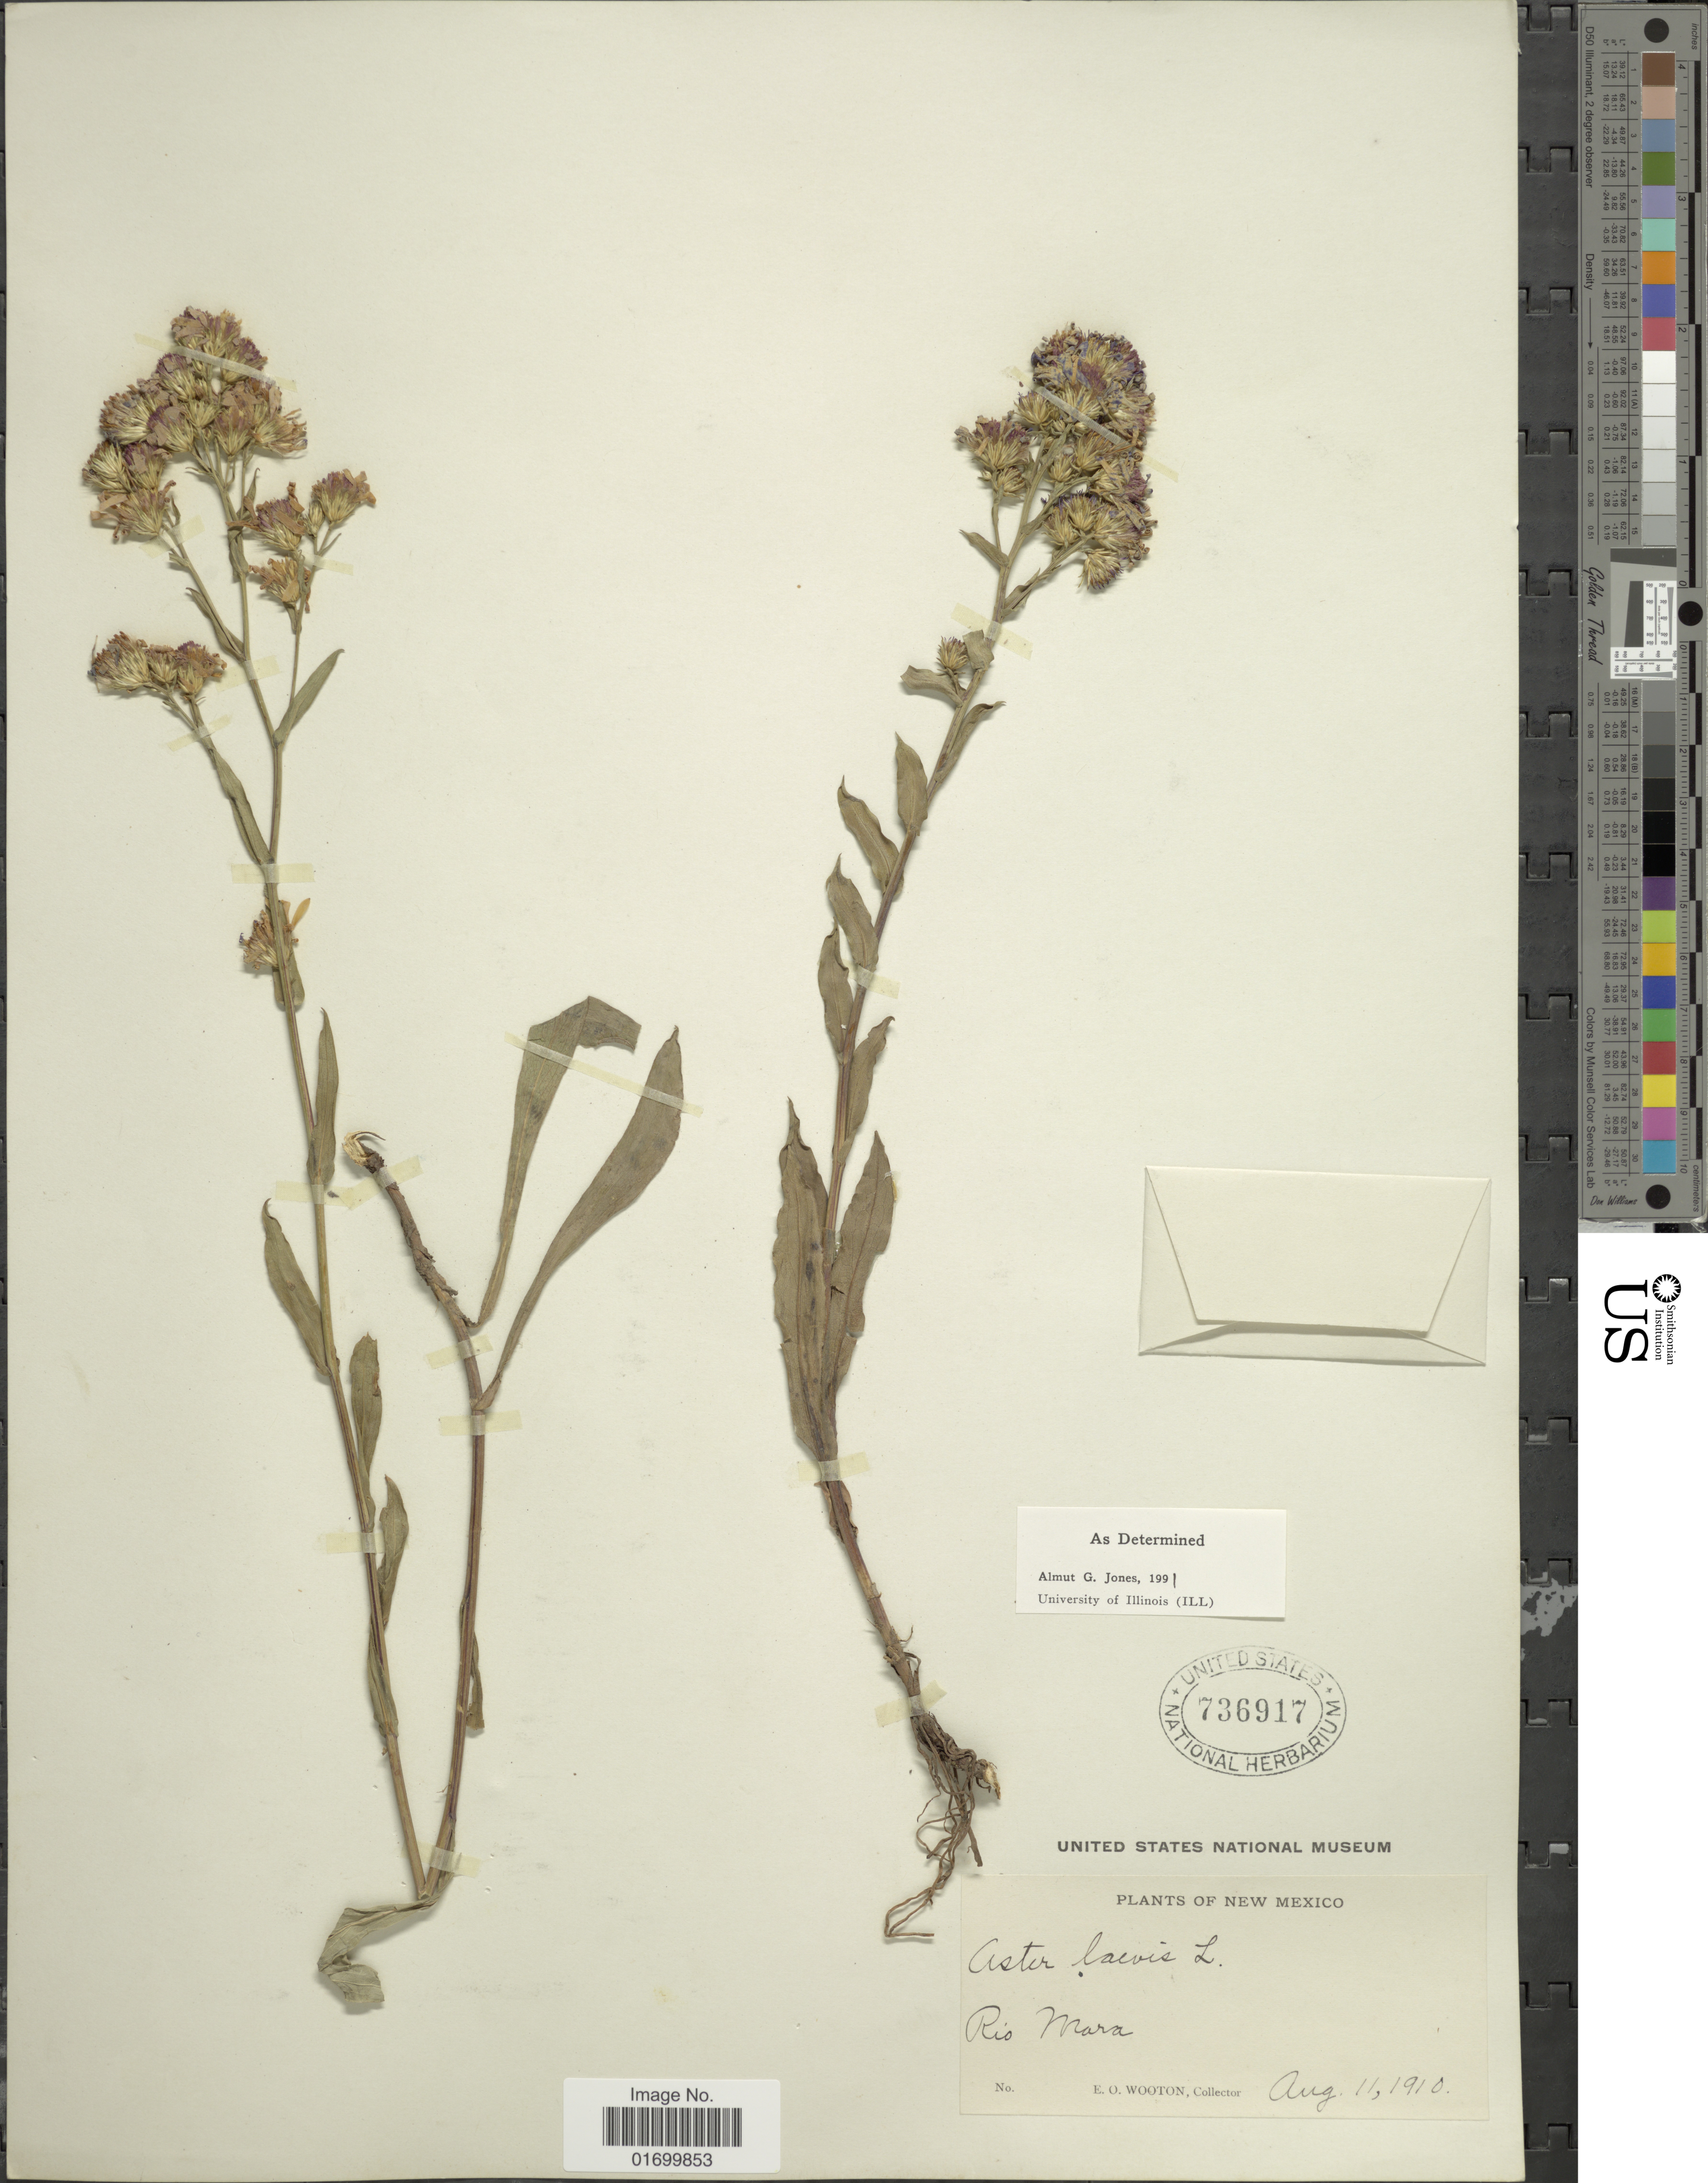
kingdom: Plantae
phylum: Tracheophyta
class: Magnoliopsida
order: Asterales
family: Asteraceae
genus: Symphyotrichum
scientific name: Symphyotrichum laeve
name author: (L.) Á. Löve & D. Löve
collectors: E. O. Wooton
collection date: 1910-08-11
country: United States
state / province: New Mexico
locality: Rio Mara.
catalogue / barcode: US 736917